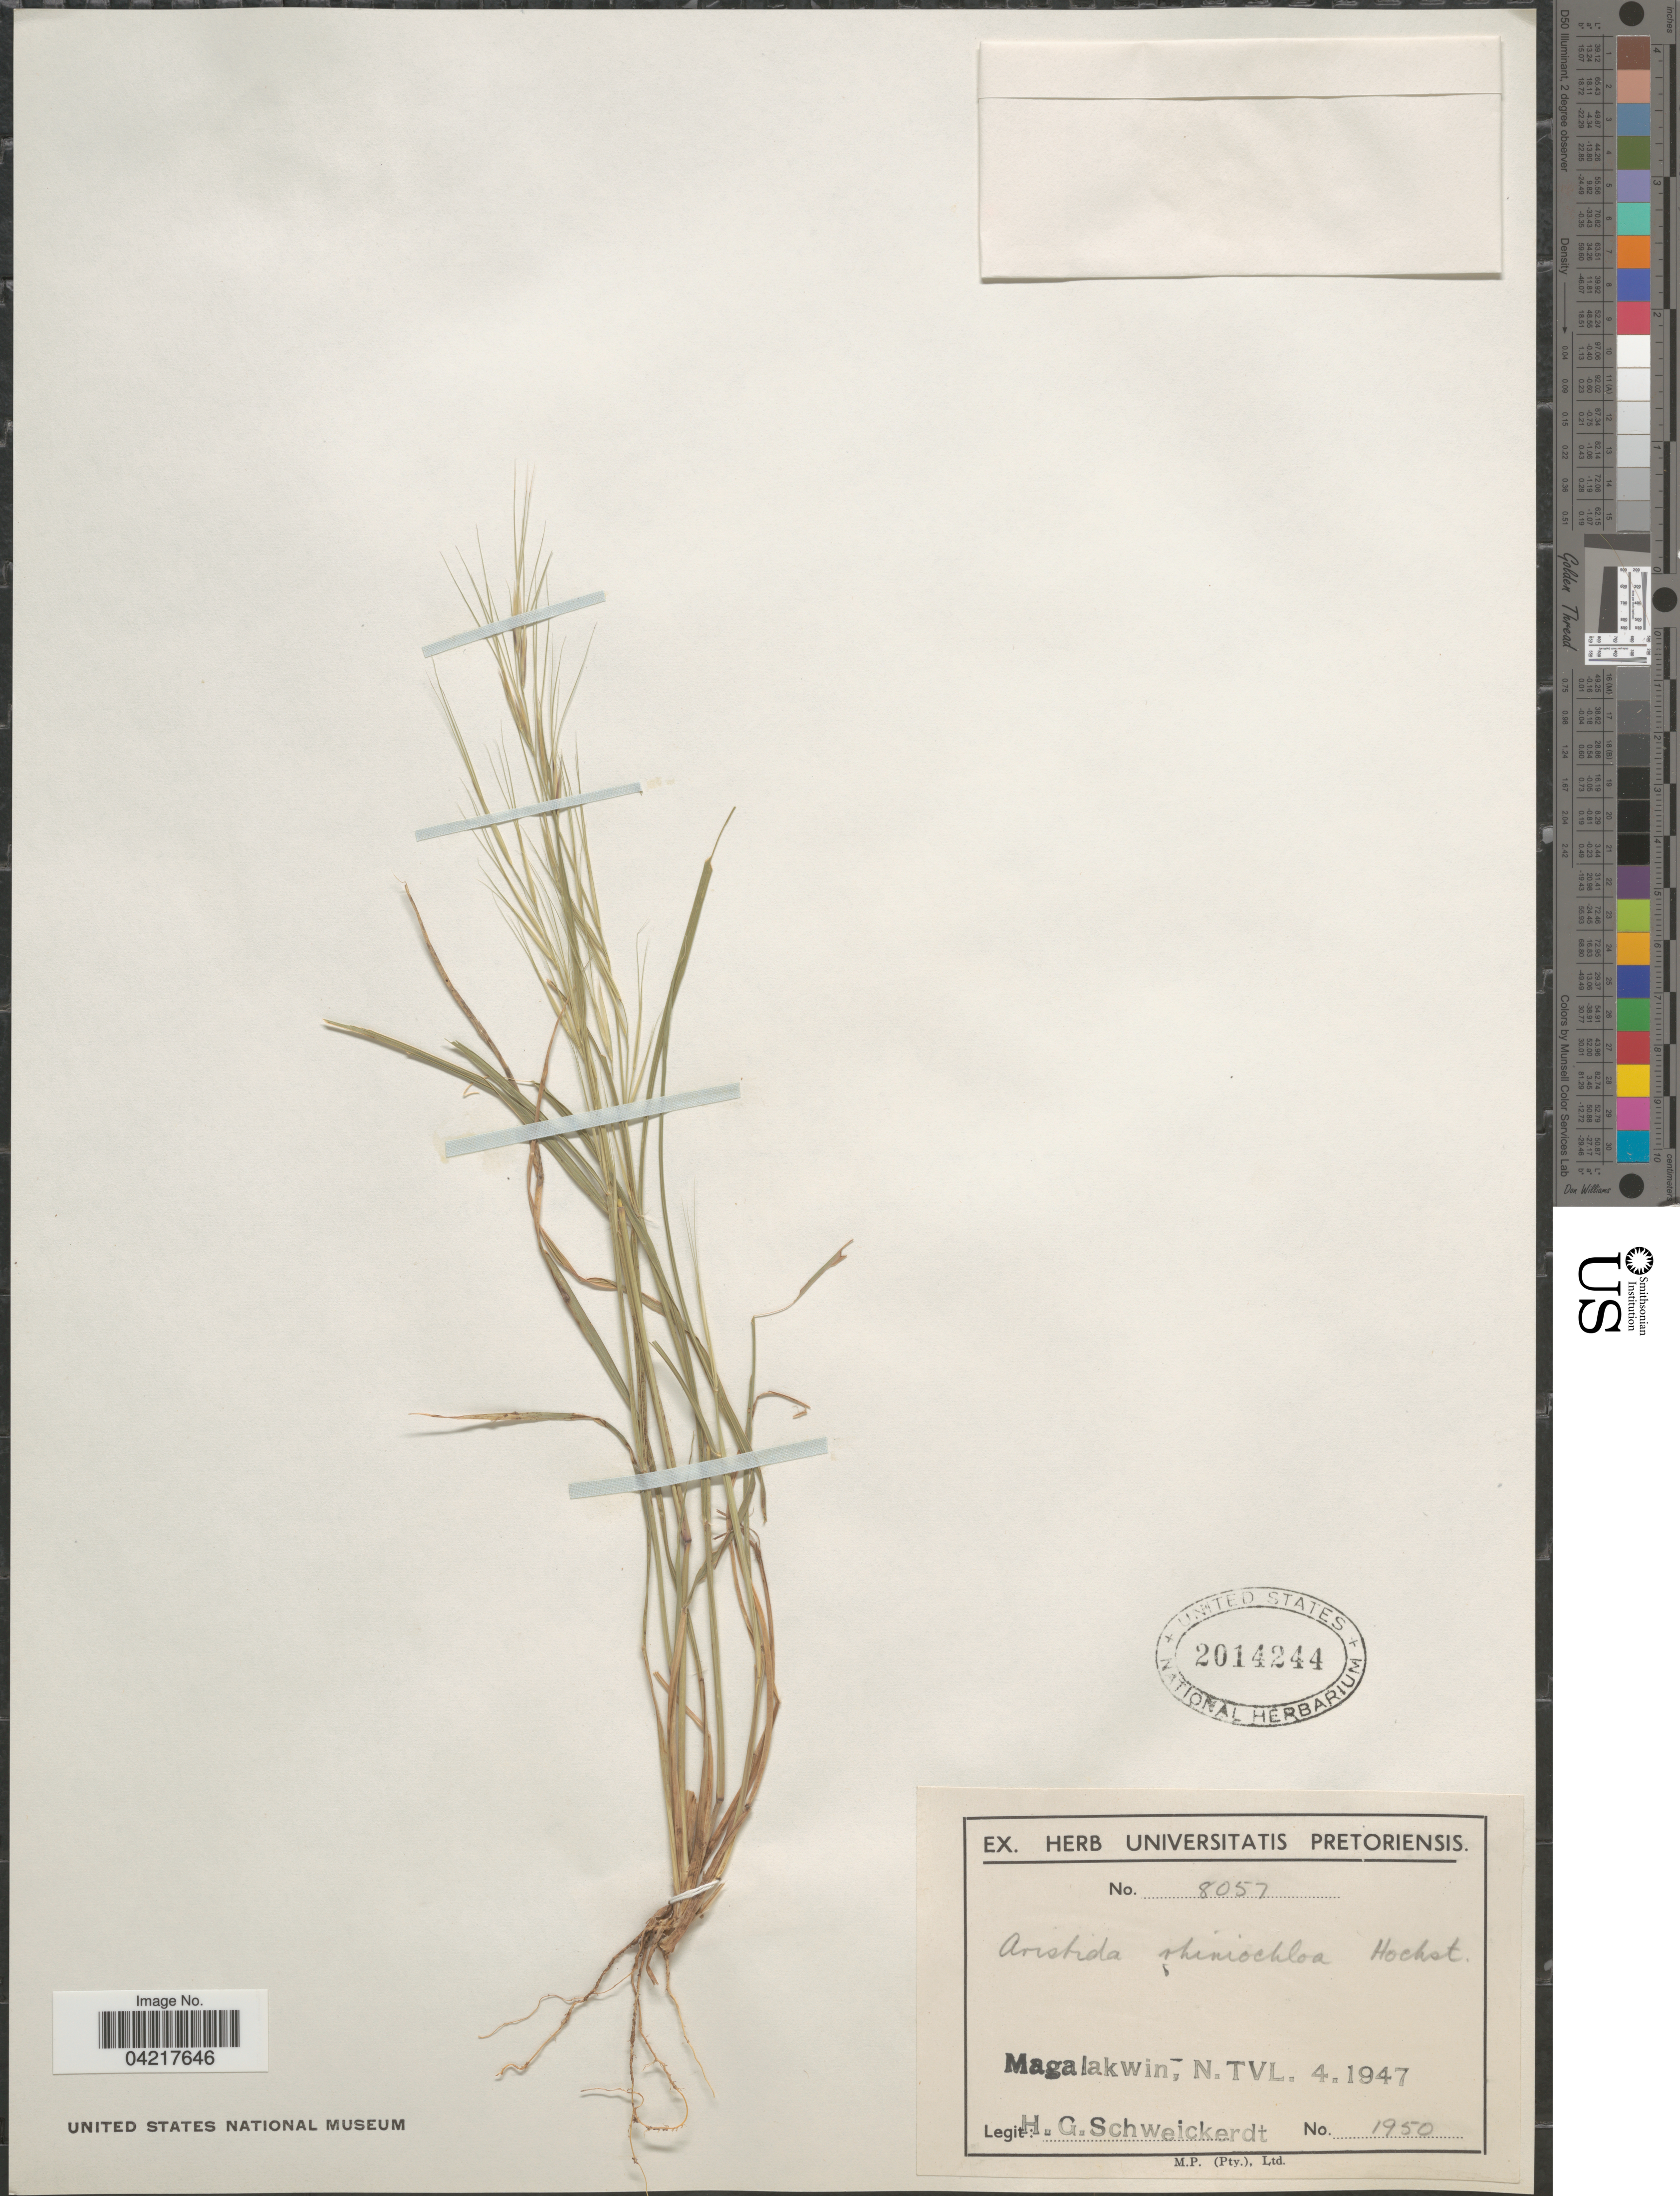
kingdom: Plantae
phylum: Tracheophyta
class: Liliopsida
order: Poales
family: Poaceae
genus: Aristida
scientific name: Aristida rhiniochloa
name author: Hochst.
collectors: H. Schweickerdt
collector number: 1950/8057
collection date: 1947-04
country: South Africa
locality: Magalakwin, N.TVL.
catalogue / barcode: US 2014244